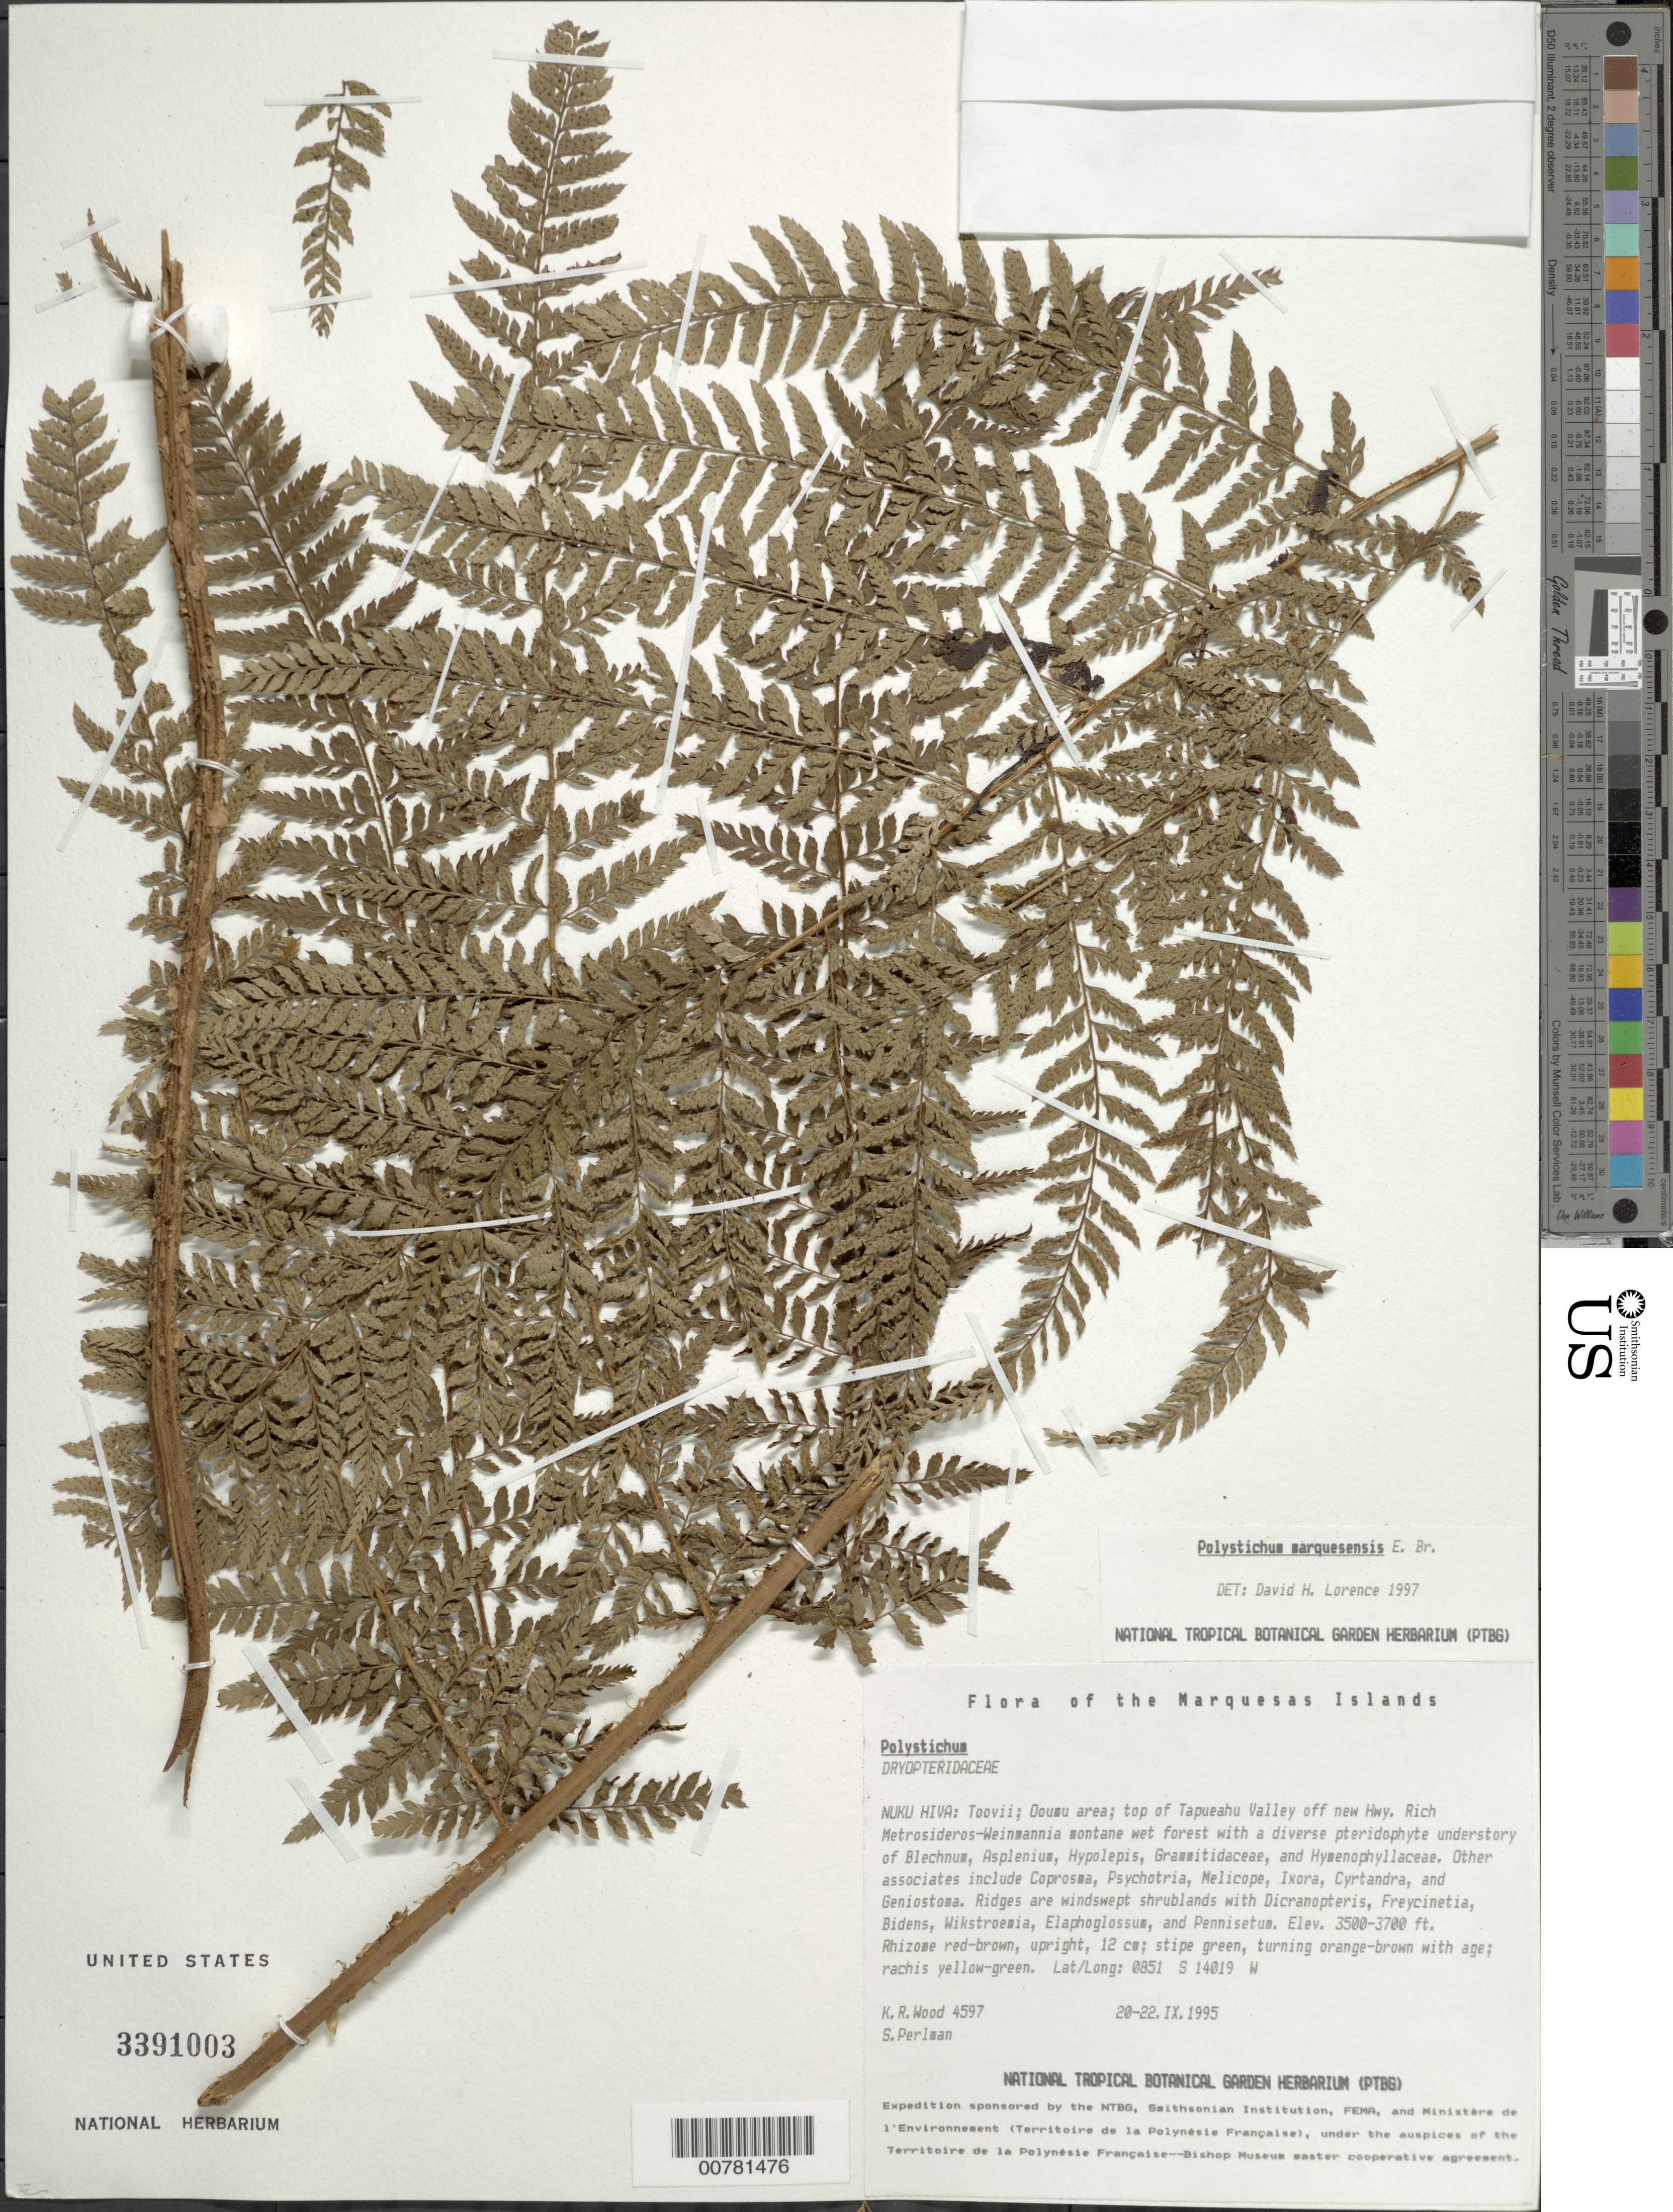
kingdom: Plantae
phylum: Tracheophyta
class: Polypodiopsida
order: Polypodiales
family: Dryopteridaceae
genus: Polystichum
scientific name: Polystichum marquesense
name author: E.D. Br.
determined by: Lorence, David H., (PTBG), National Tropical Botanical Garden (UNITED STATES)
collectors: K. R. Wood & S. P. Perlman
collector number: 4597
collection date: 1995-09-20/1995-09-22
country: French Polynesia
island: Nuku Hiva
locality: Toovii, Ooumu area, top of Tapueahu Valley off new hwy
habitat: Rich Metrosideros - Weinmannia montane wet forests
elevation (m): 1067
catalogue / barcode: US 3391003